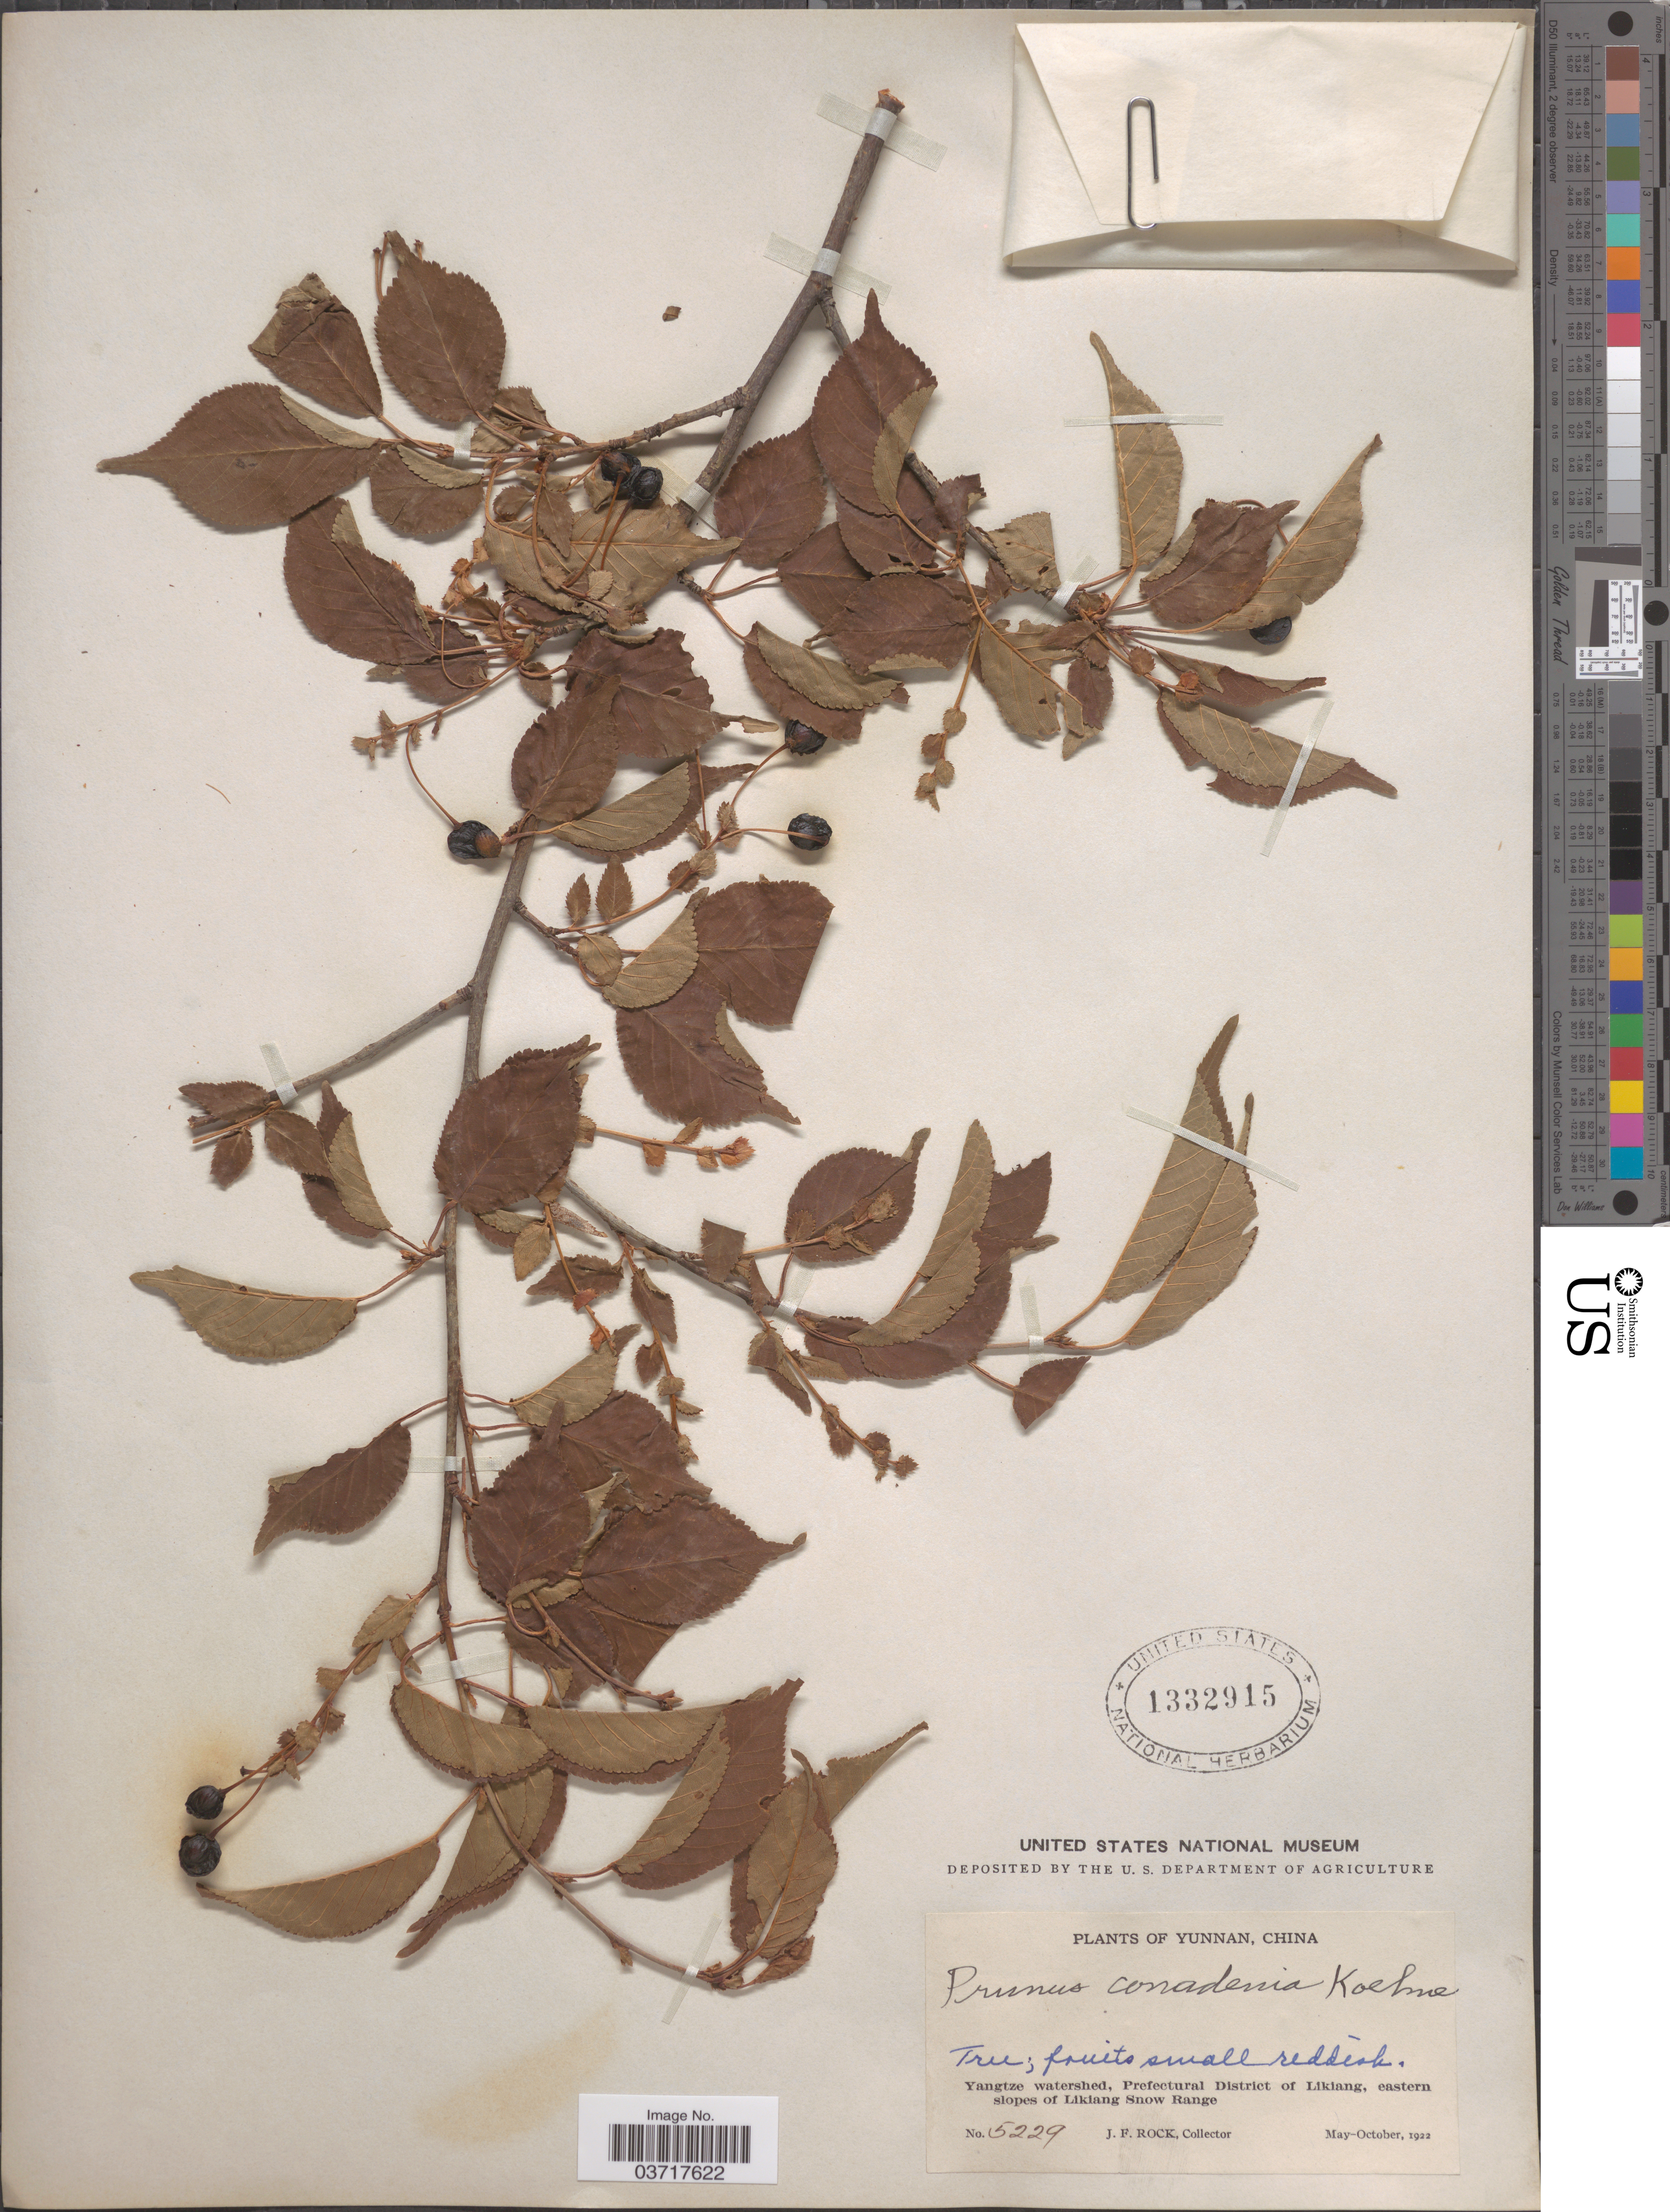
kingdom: Plantae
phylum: Tracheophyta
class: Magnoliopsida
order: Rosales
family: Rosaceae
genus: Prunus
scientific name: Prunus conadenia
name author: Koehne in Sarg.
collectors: J. Rock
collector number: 5229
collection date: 1922-05/1922-10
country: China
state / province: Yunnan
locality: Yangtze watershed, Prefectural District of Likiang, eastern slopes of Likiang Snow Range.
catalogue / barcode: US 1332915